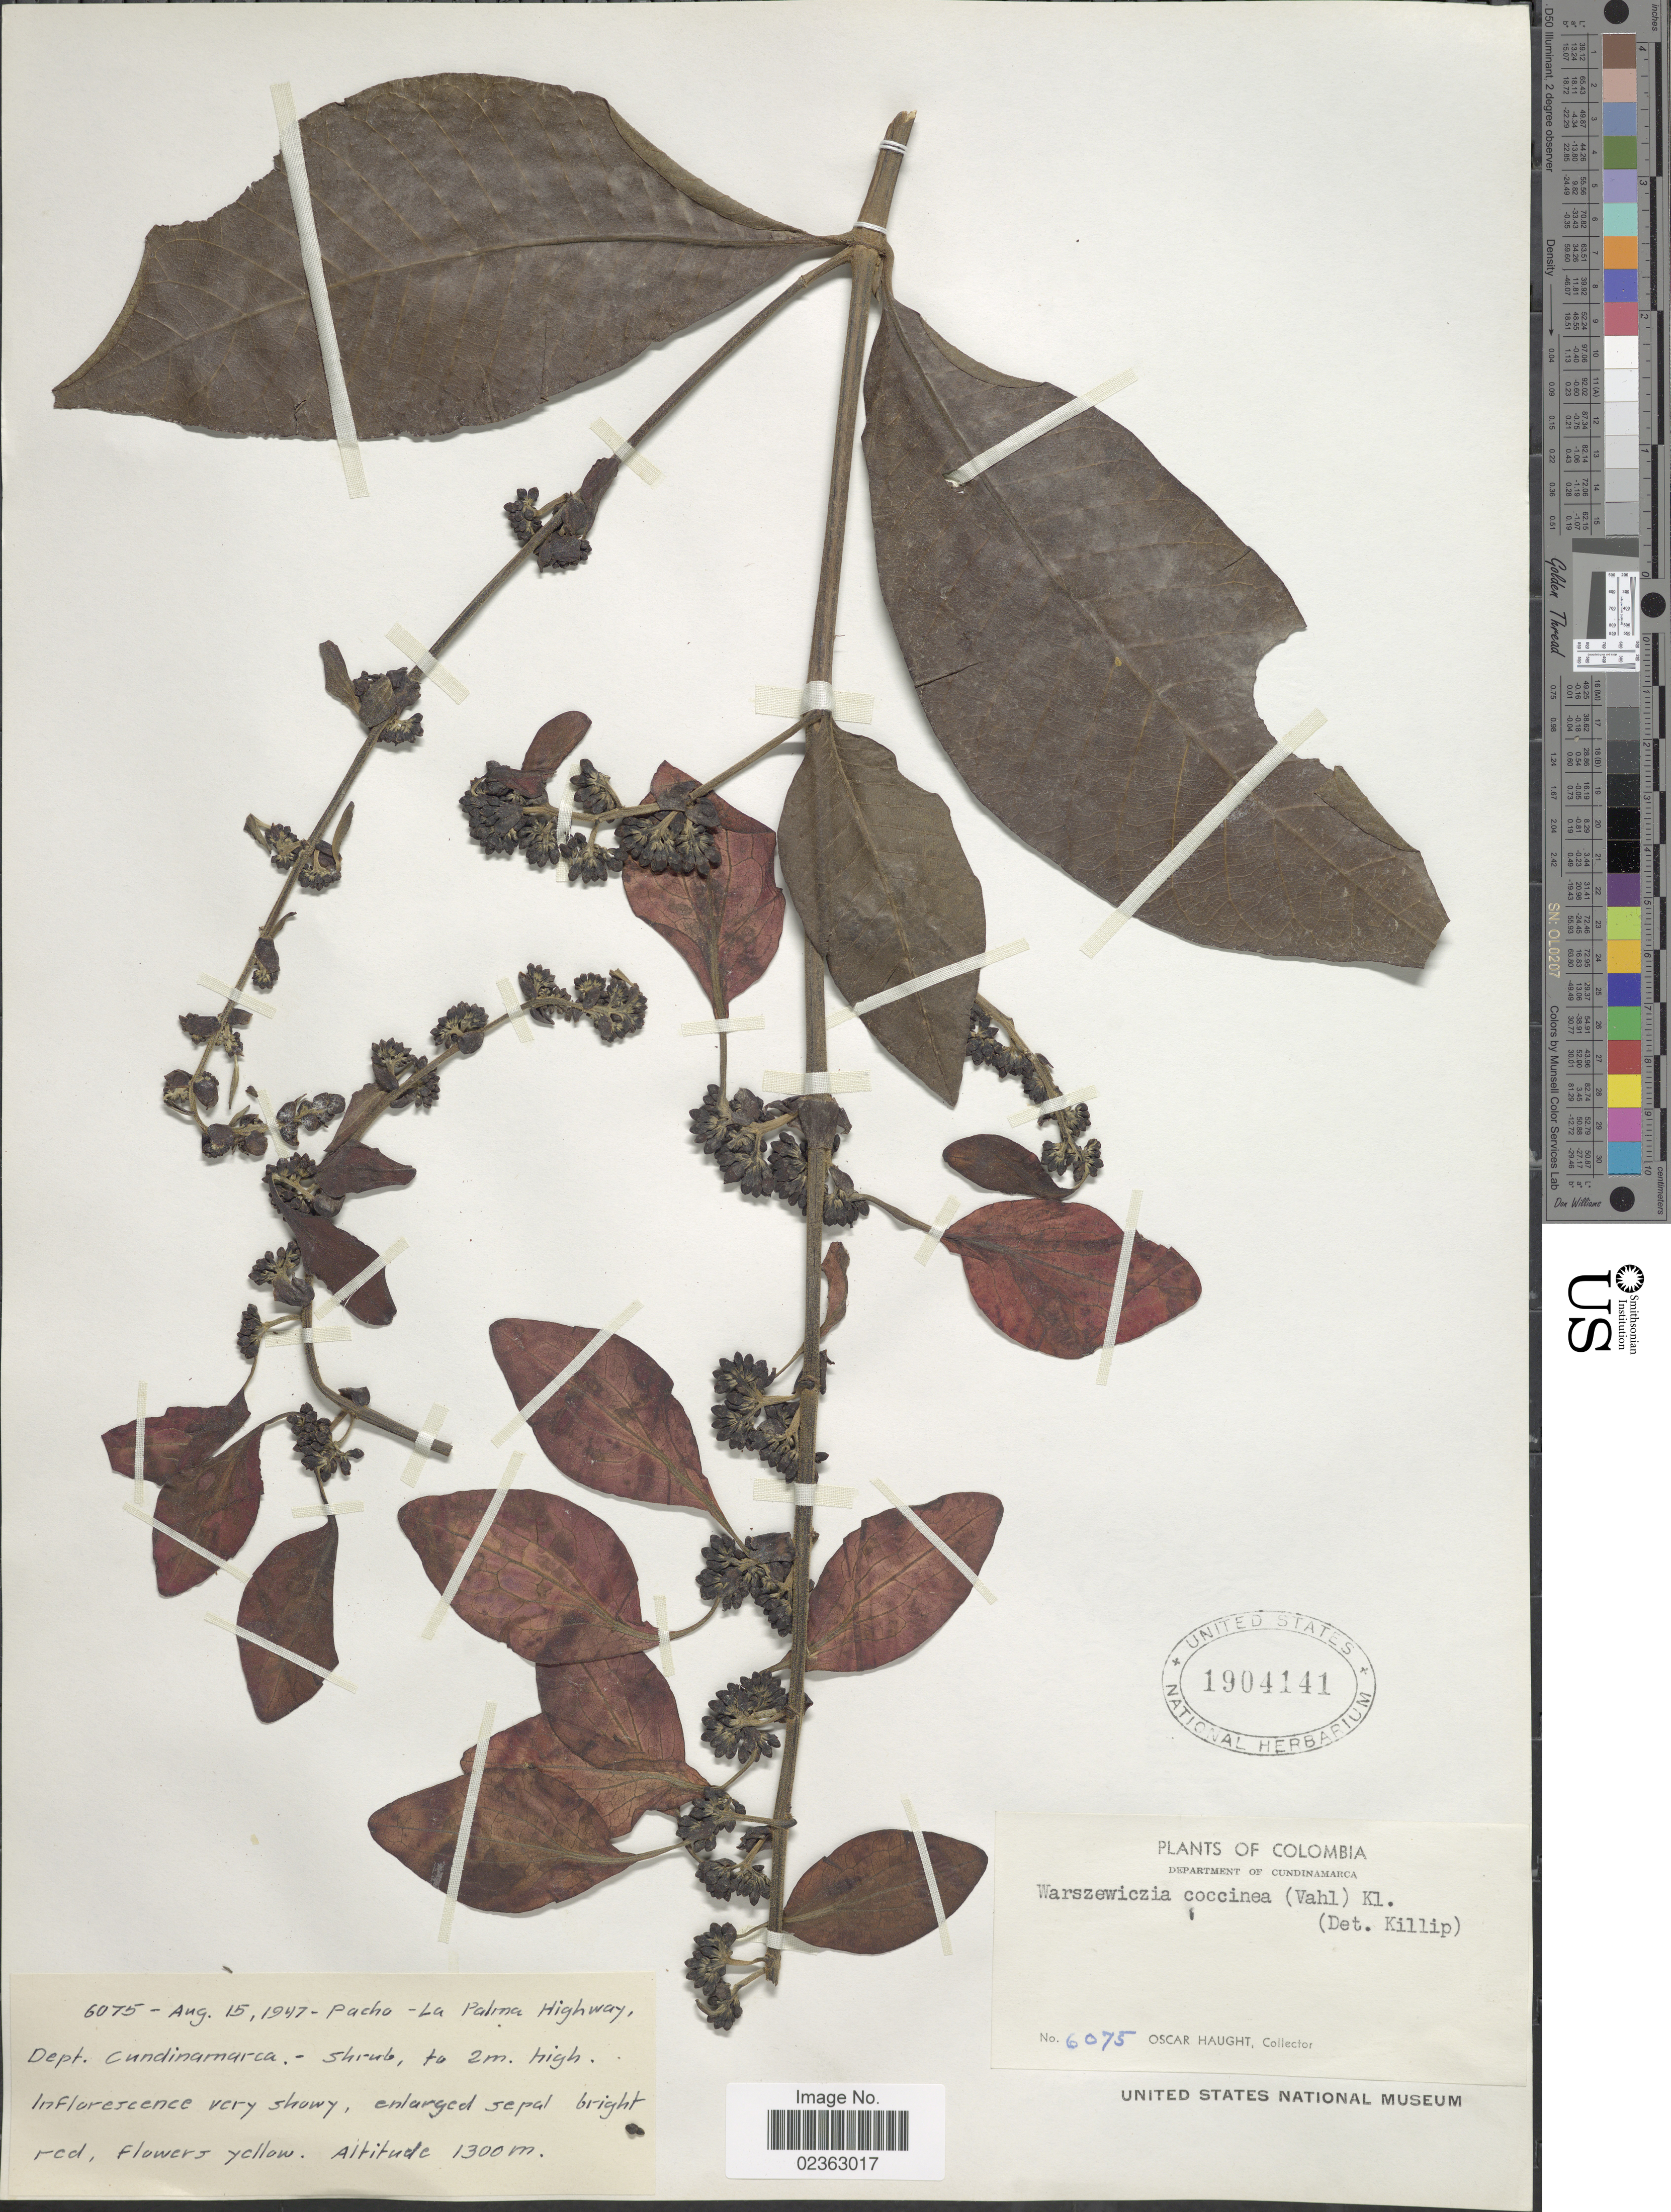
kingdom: Plantae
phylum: Tracheophyta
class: Magnoliopsida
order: Gentianales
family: Rubiaceae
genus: Warszewiczia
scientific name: Warszewiczia coccinea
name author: (Vahl) Klotzsch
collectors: O. Haught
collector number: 6075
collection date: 1947-08-15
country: Colombia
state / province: Cundinamarca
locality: Pacho, La Palma Highway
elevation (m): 1300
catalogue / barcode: US 1904141